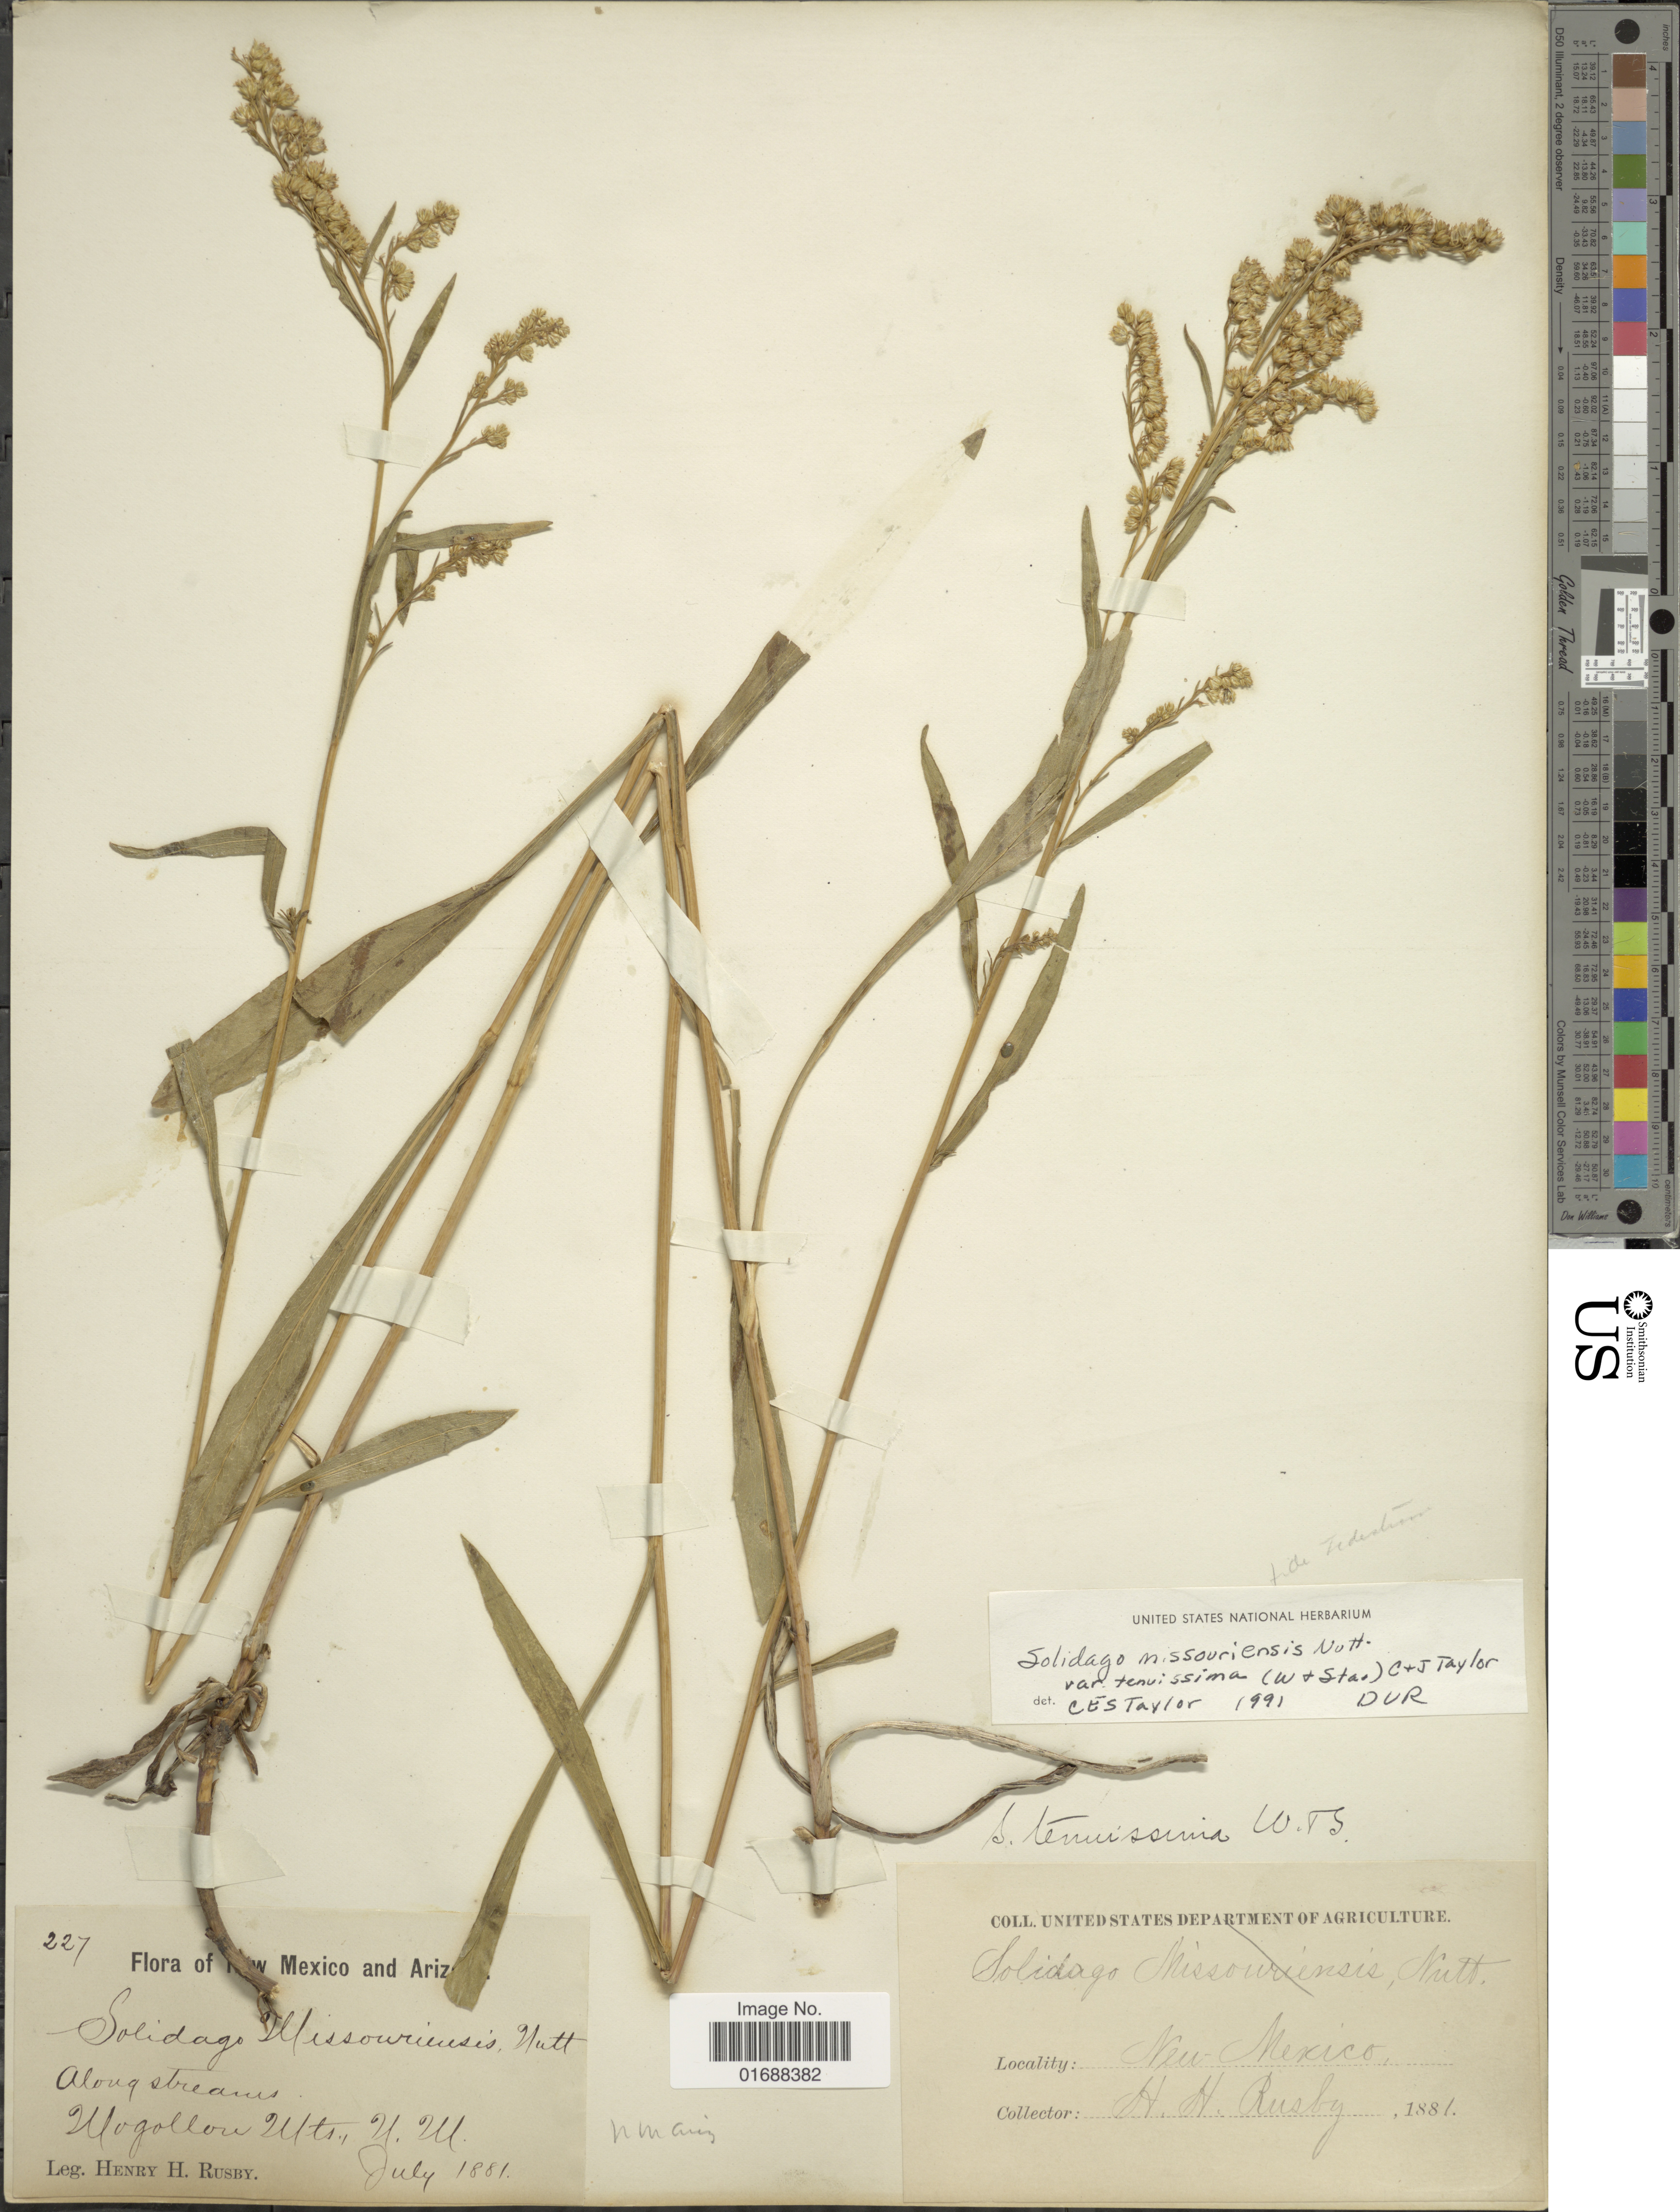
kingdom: Plantae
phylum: Tracheophyta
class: Magnoliopsida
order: Asterales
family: Asteraceae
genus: Solidago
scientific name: Solidago missouriensis var. tenuissima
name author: (Wooton & Standl.) C.E.S. Taylor & R.J. Taylor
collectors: H. H. Rusby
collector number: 227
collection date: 1881-07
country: United States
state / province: New Mexico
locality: New Mexico, Magollow Mts., N.M.